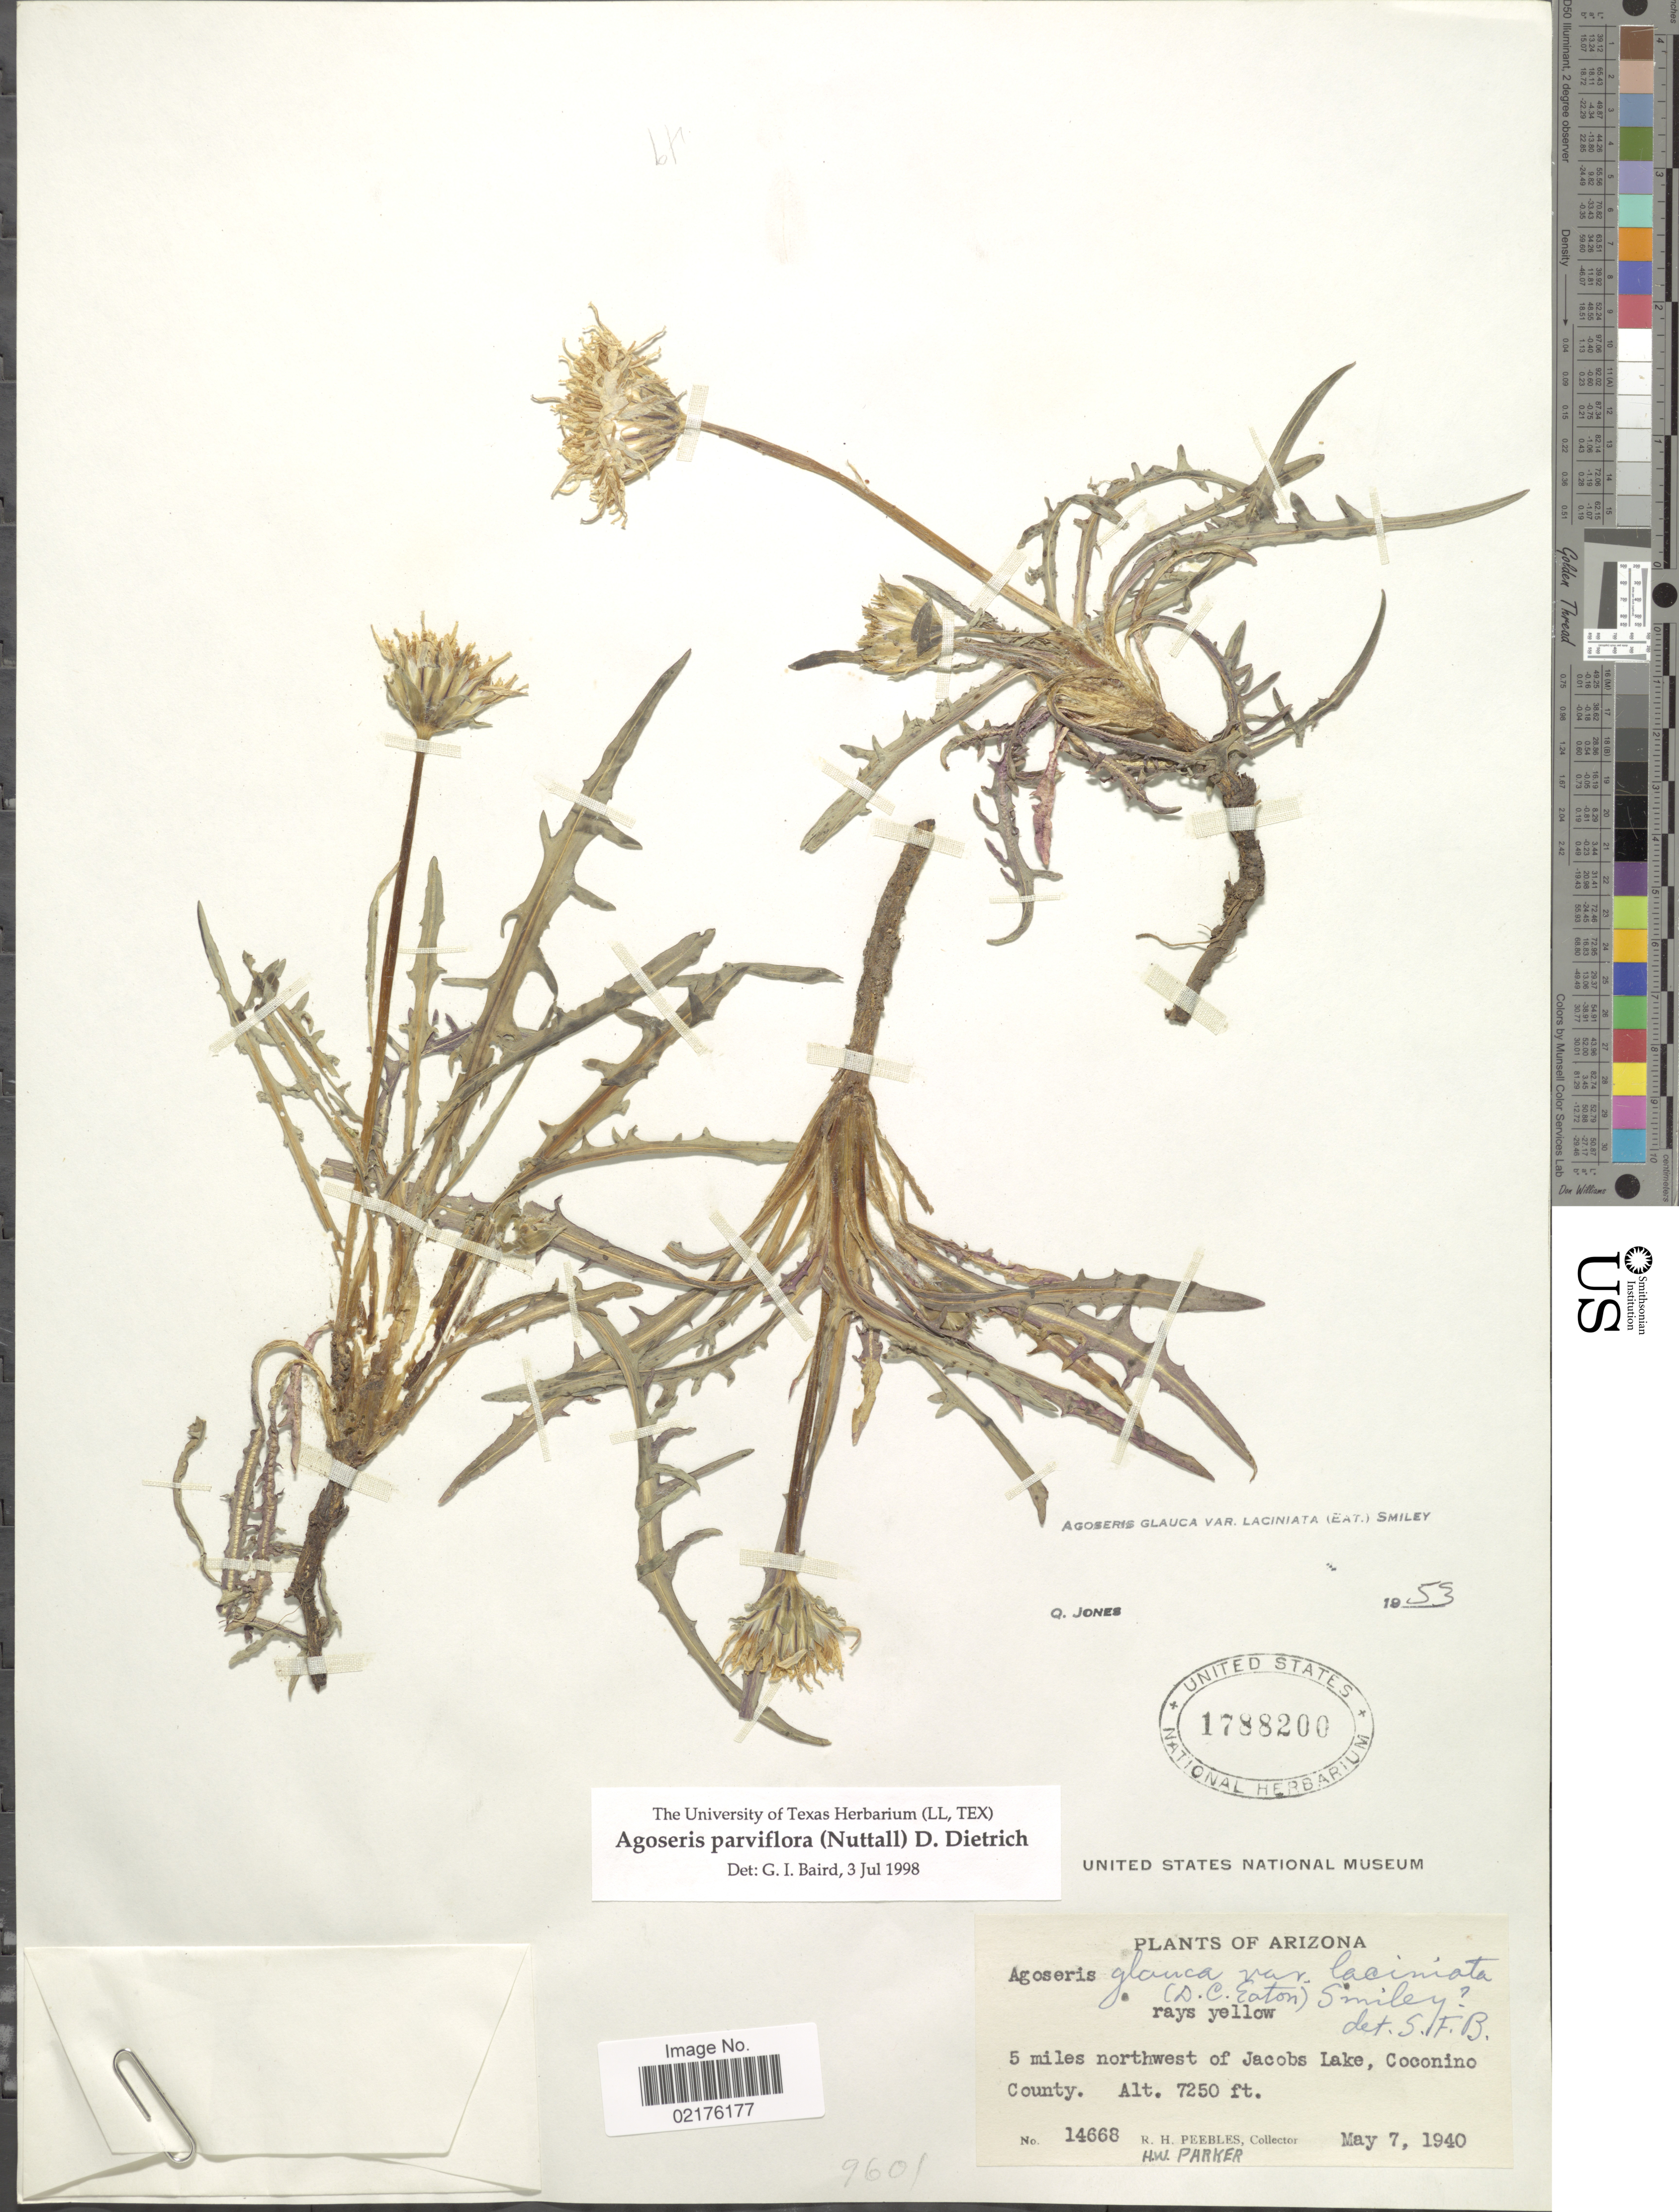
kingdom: Plantae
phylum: Tracheophyta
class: Magnoliopsida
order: Asterales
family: Asteraceae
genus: Agoseris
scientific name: Agoseris parviflora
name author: (Nutt.) D. Dietr.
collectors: R. H. Peebles & H. W. Parker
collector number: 14668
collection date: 1940-05-07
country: United States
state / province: Arizona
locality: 5 miles northwest of Jacobs Lake, Coconino County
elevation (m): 2210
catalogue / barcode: US 1788200